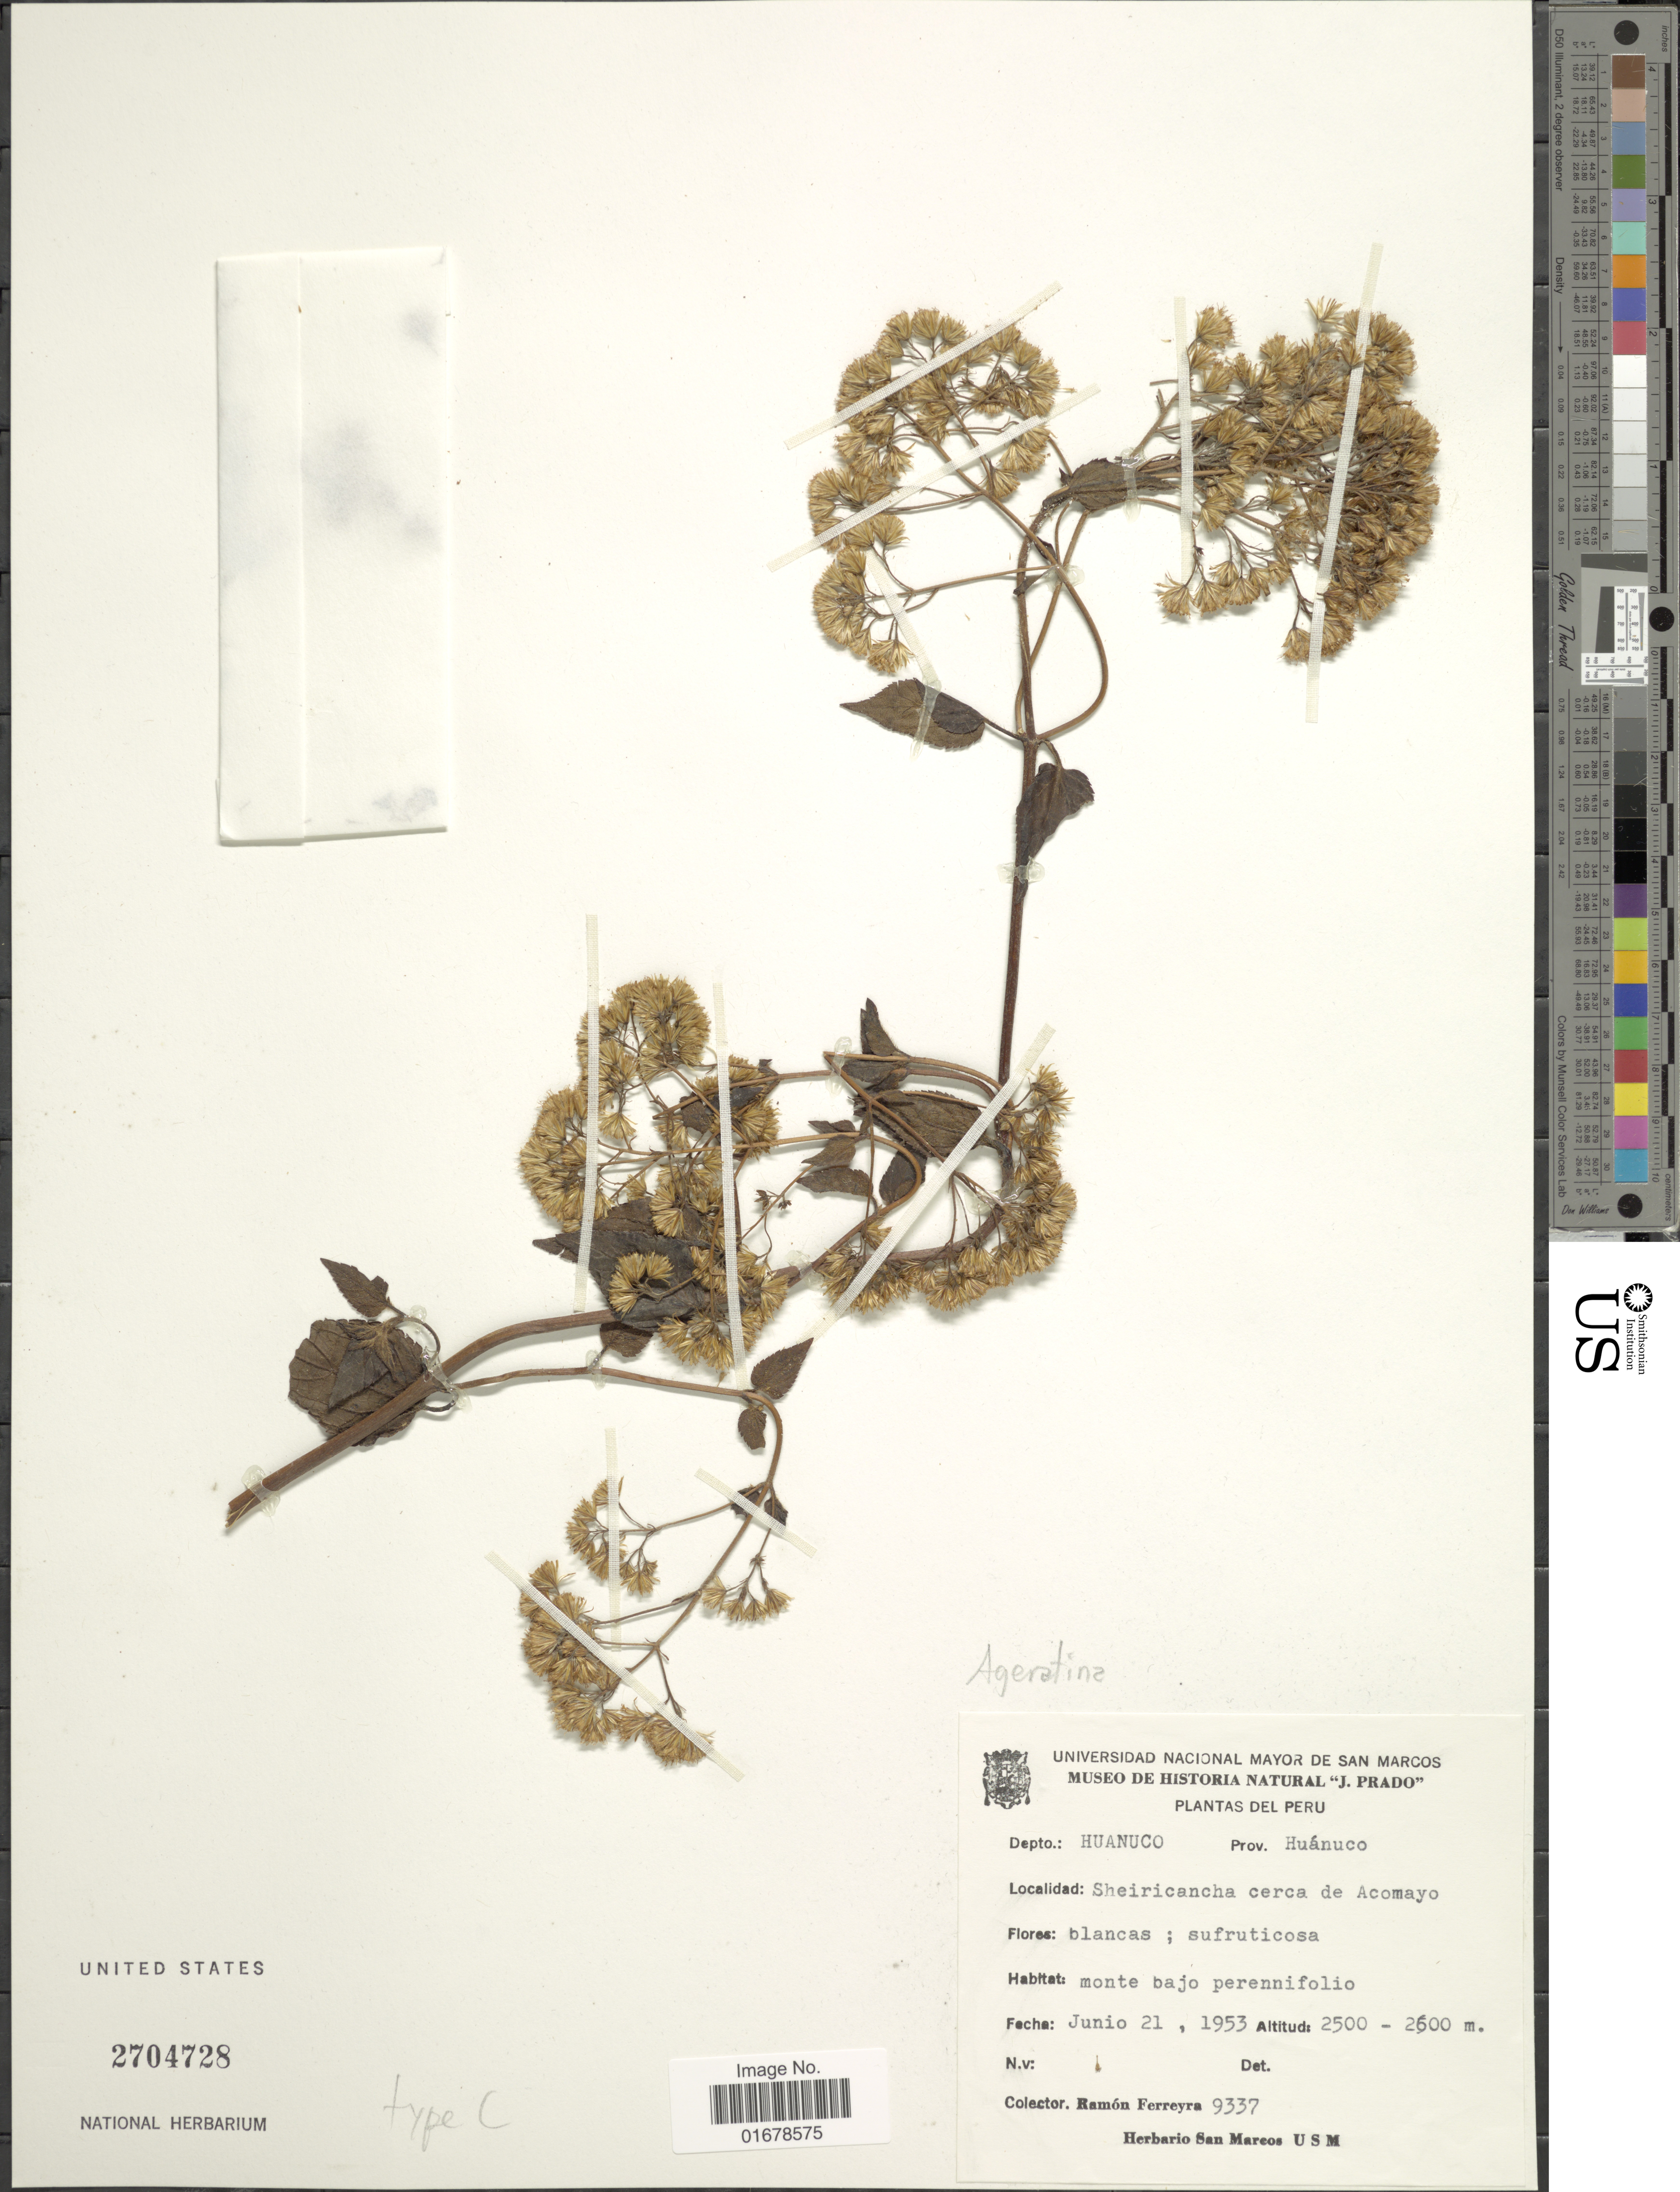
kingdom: Plantae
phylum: Tracheophyta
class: Magnoliopsida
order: Asterales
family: Asteraceae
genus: Ageratina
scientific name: Ageratina sp.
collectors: R. A. Ferreyra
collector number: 9337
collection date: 1953-06-21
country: Peru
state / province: Huánuco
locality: Depto.: Huanuco, Prov. Huanuco, Sheiricancha cerca de Acomayo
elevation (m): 2500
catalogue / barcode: US 2704728